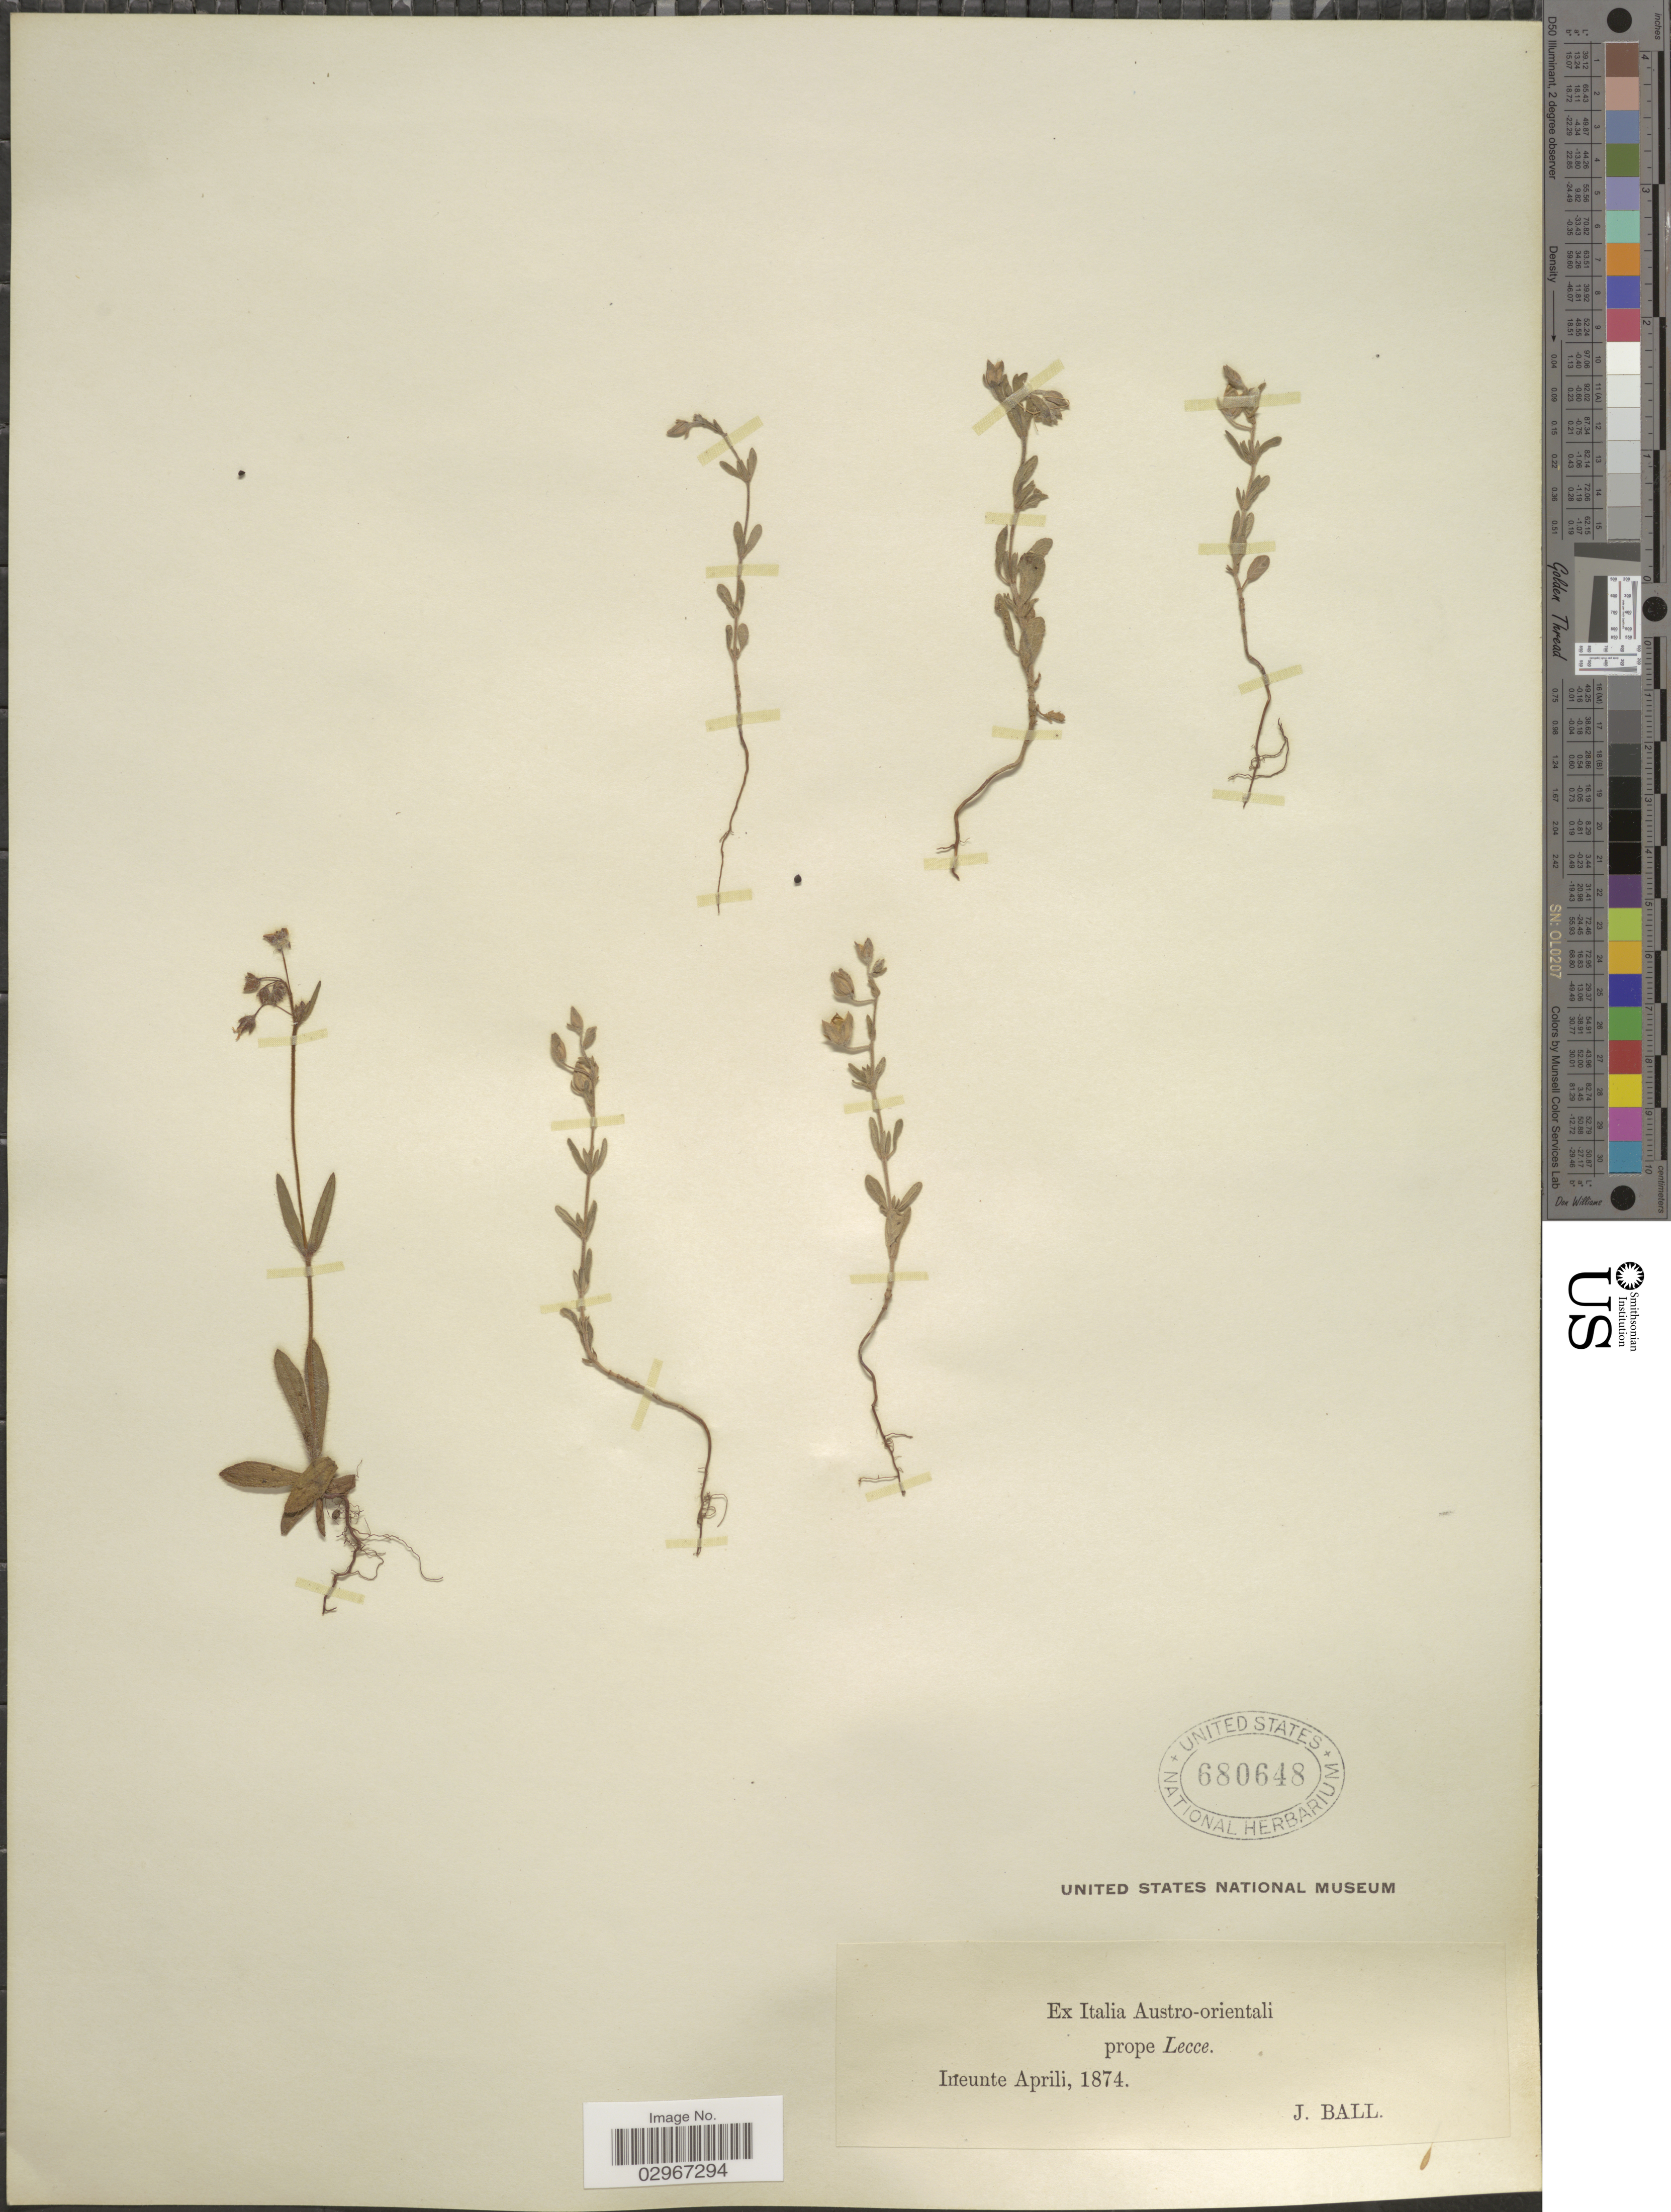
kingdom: Plantae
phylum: Tracheophyta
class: Magnoliopsida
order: Malvales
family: Cistaceae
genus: Helianthemum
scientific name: Helianthemum sp.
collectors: J. Ball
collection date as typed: Ineunte Aprili, 1874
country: Italy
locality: Ex Italia Austro-orientali, prope Lecce.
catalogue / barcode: US 680648